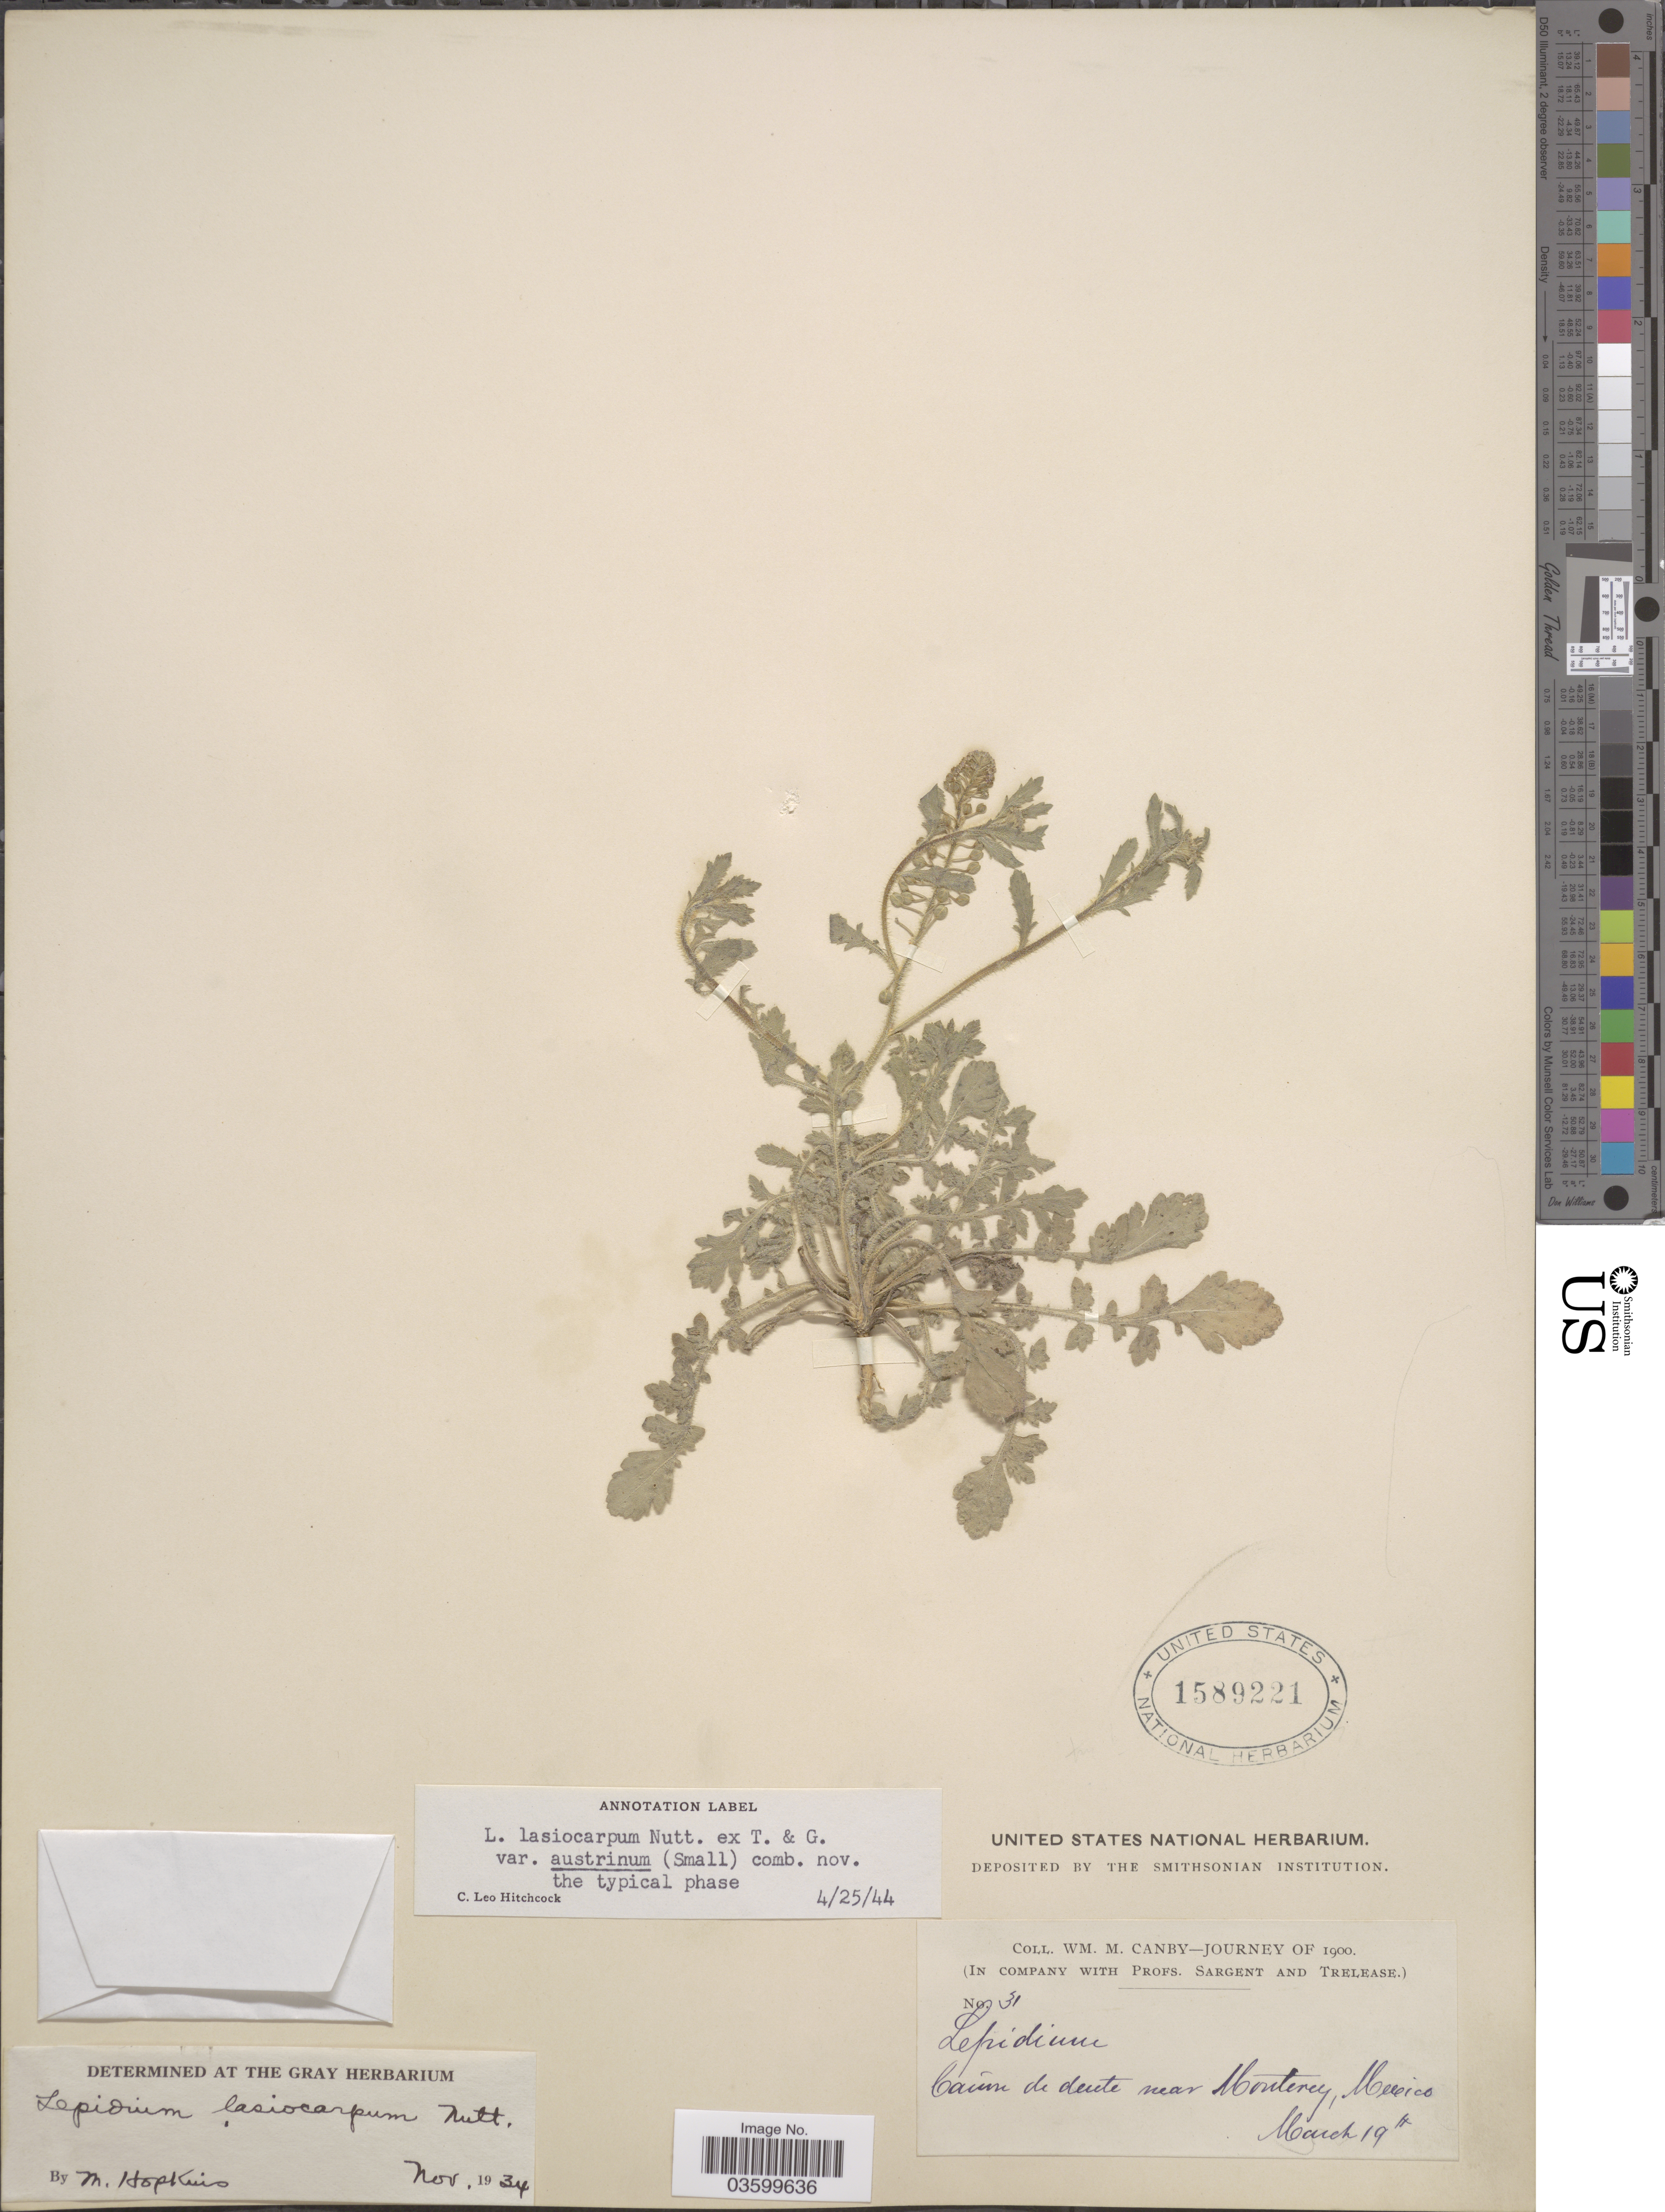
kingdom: Plantae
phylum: Tracheophyta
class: Magnoliopsida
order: Brassicales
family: Brassicaceae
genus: Lepidium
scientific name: Lepidium lasiocarpum var. orbiculare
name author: (Thell.) C.L. Hitchc.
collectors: W. M. Canby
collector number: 31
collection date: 1900-03-19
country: Mexico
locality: Cañon de dente near Monterey.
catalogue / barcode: US 1589221